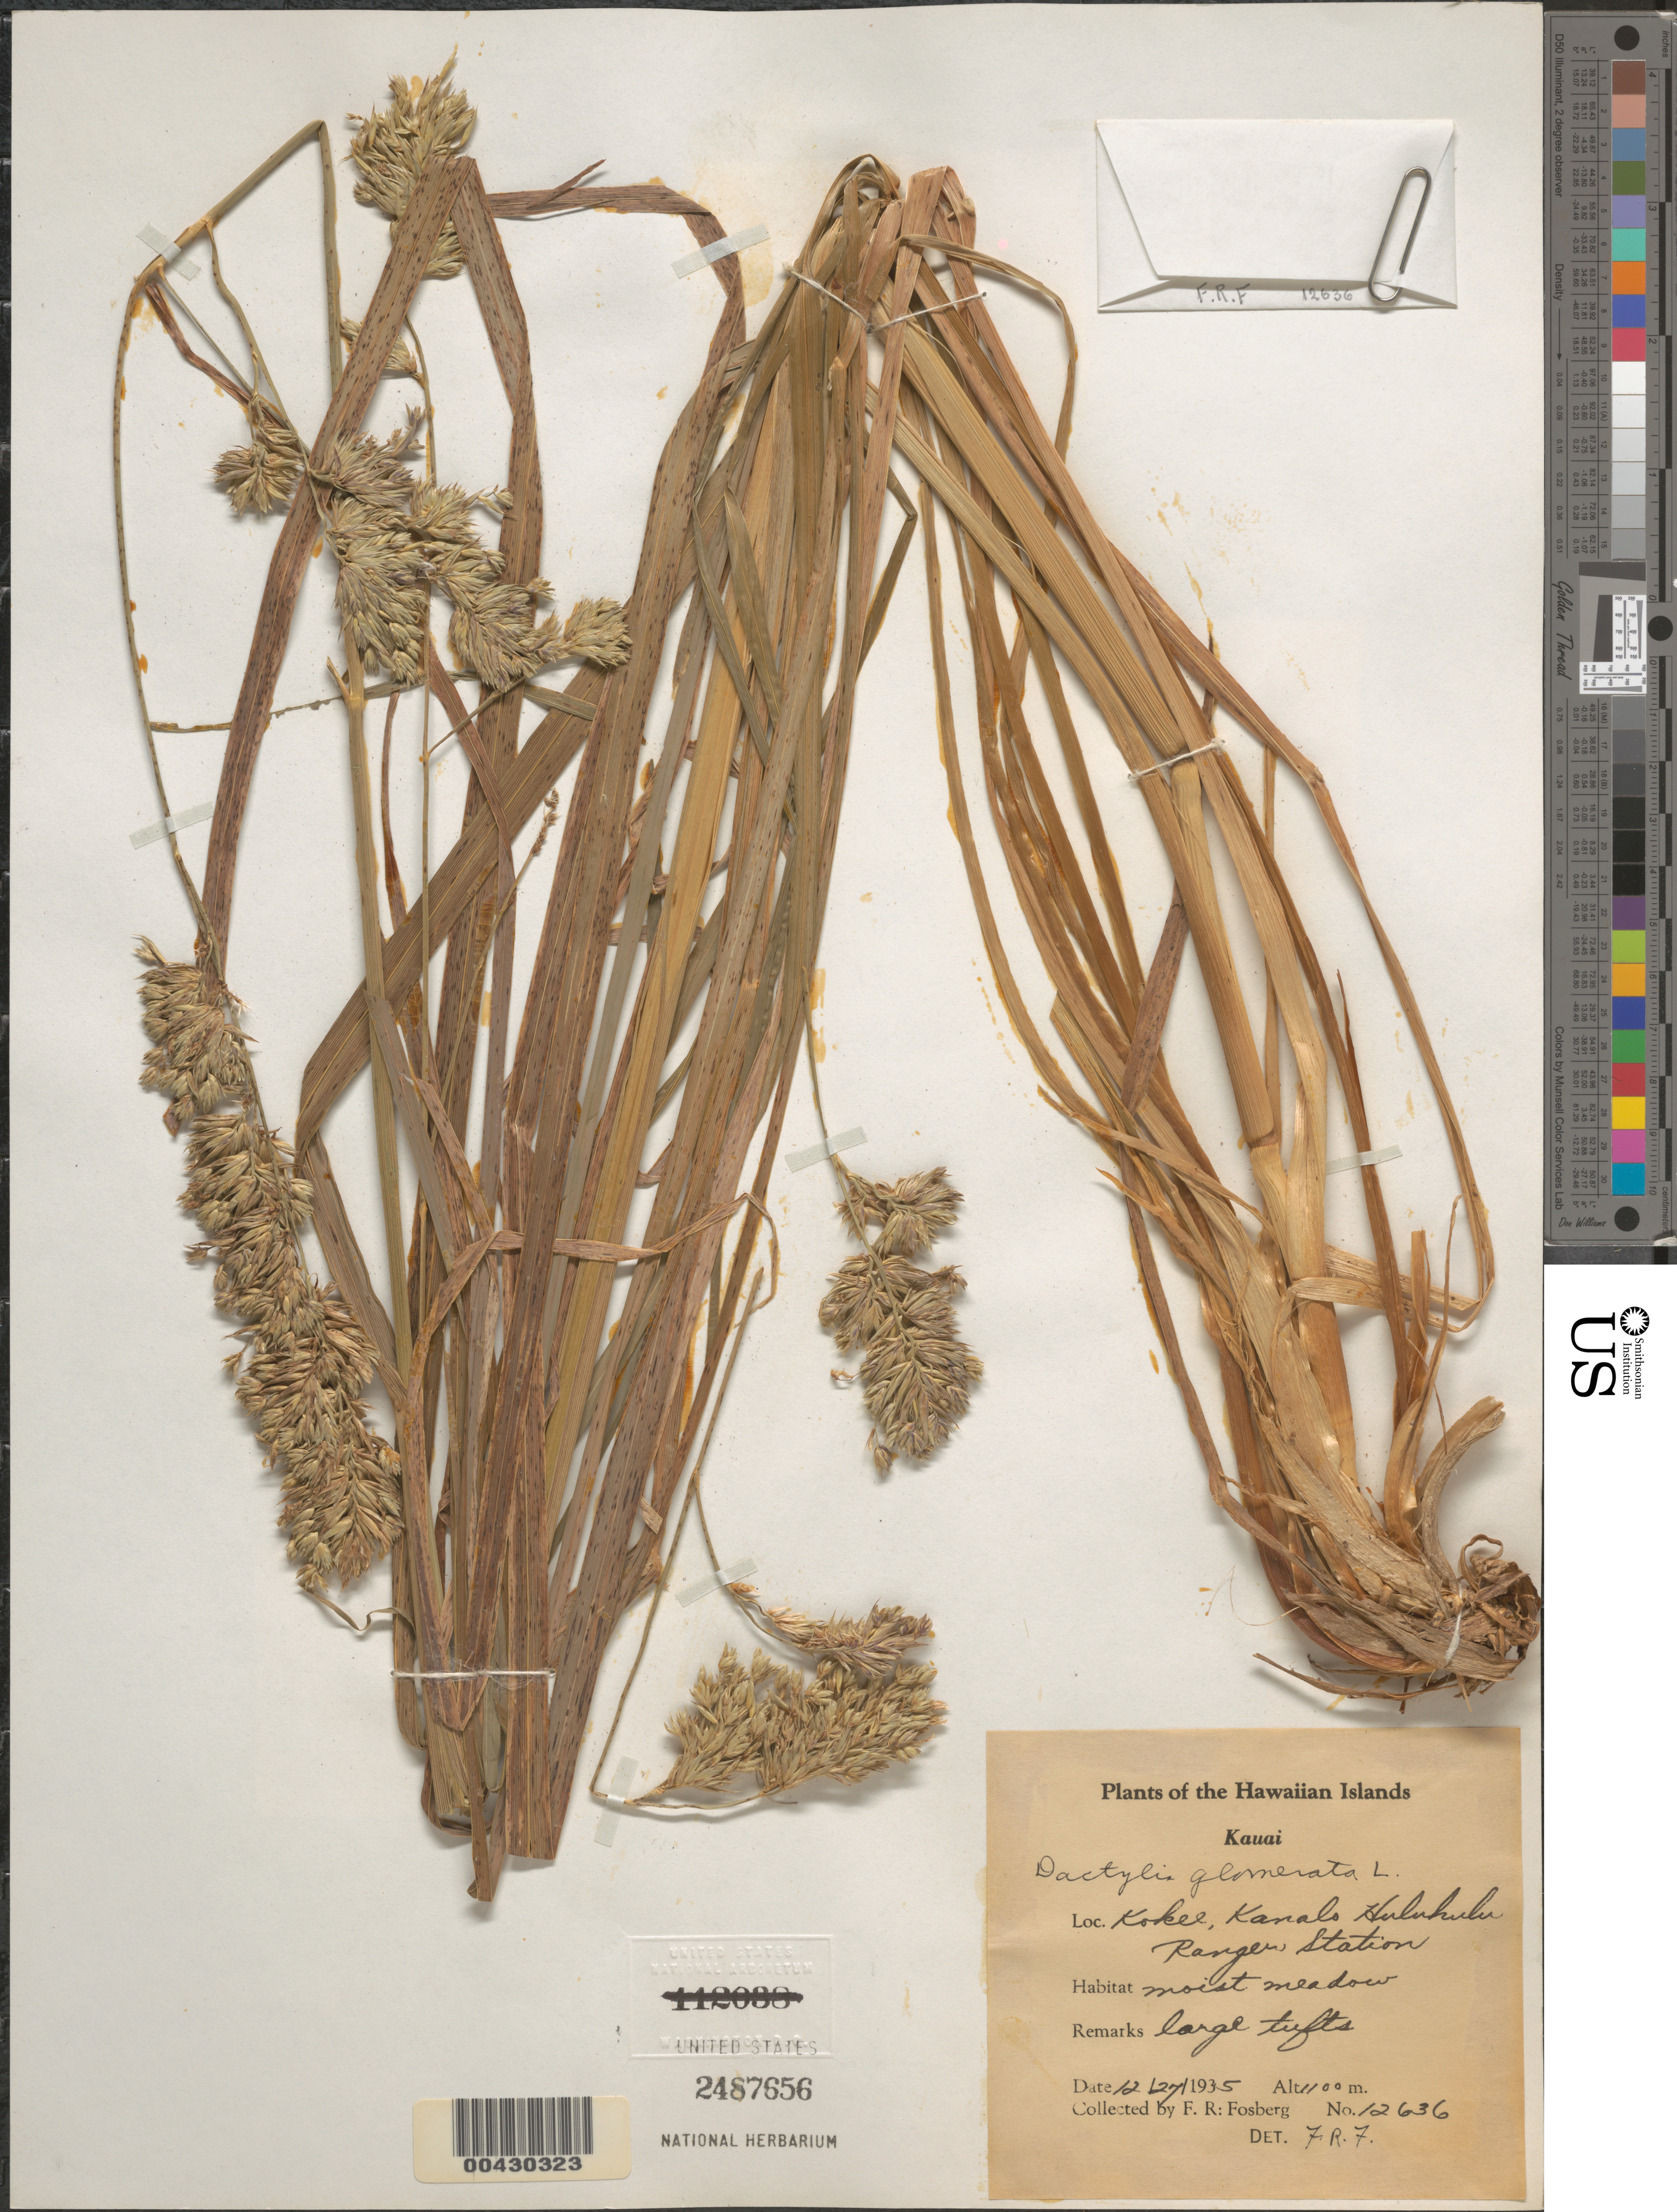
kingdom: Plantae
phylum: Tracheophyta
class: Liliopsida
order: Poales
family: Poaceae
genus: Dactylis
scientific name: Dactylis glomerata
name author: L.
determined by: Fosberg, F. R.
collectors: F. R. Fosberg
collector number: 12636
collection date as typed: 27 Dec 1935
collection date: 1935-12-27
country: United States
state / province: Hawaii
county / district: Kauai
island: Kaua'i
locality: Kokee, Kanalo Huluhulu Ranger Station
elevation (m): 1100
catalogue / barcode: US 2487656